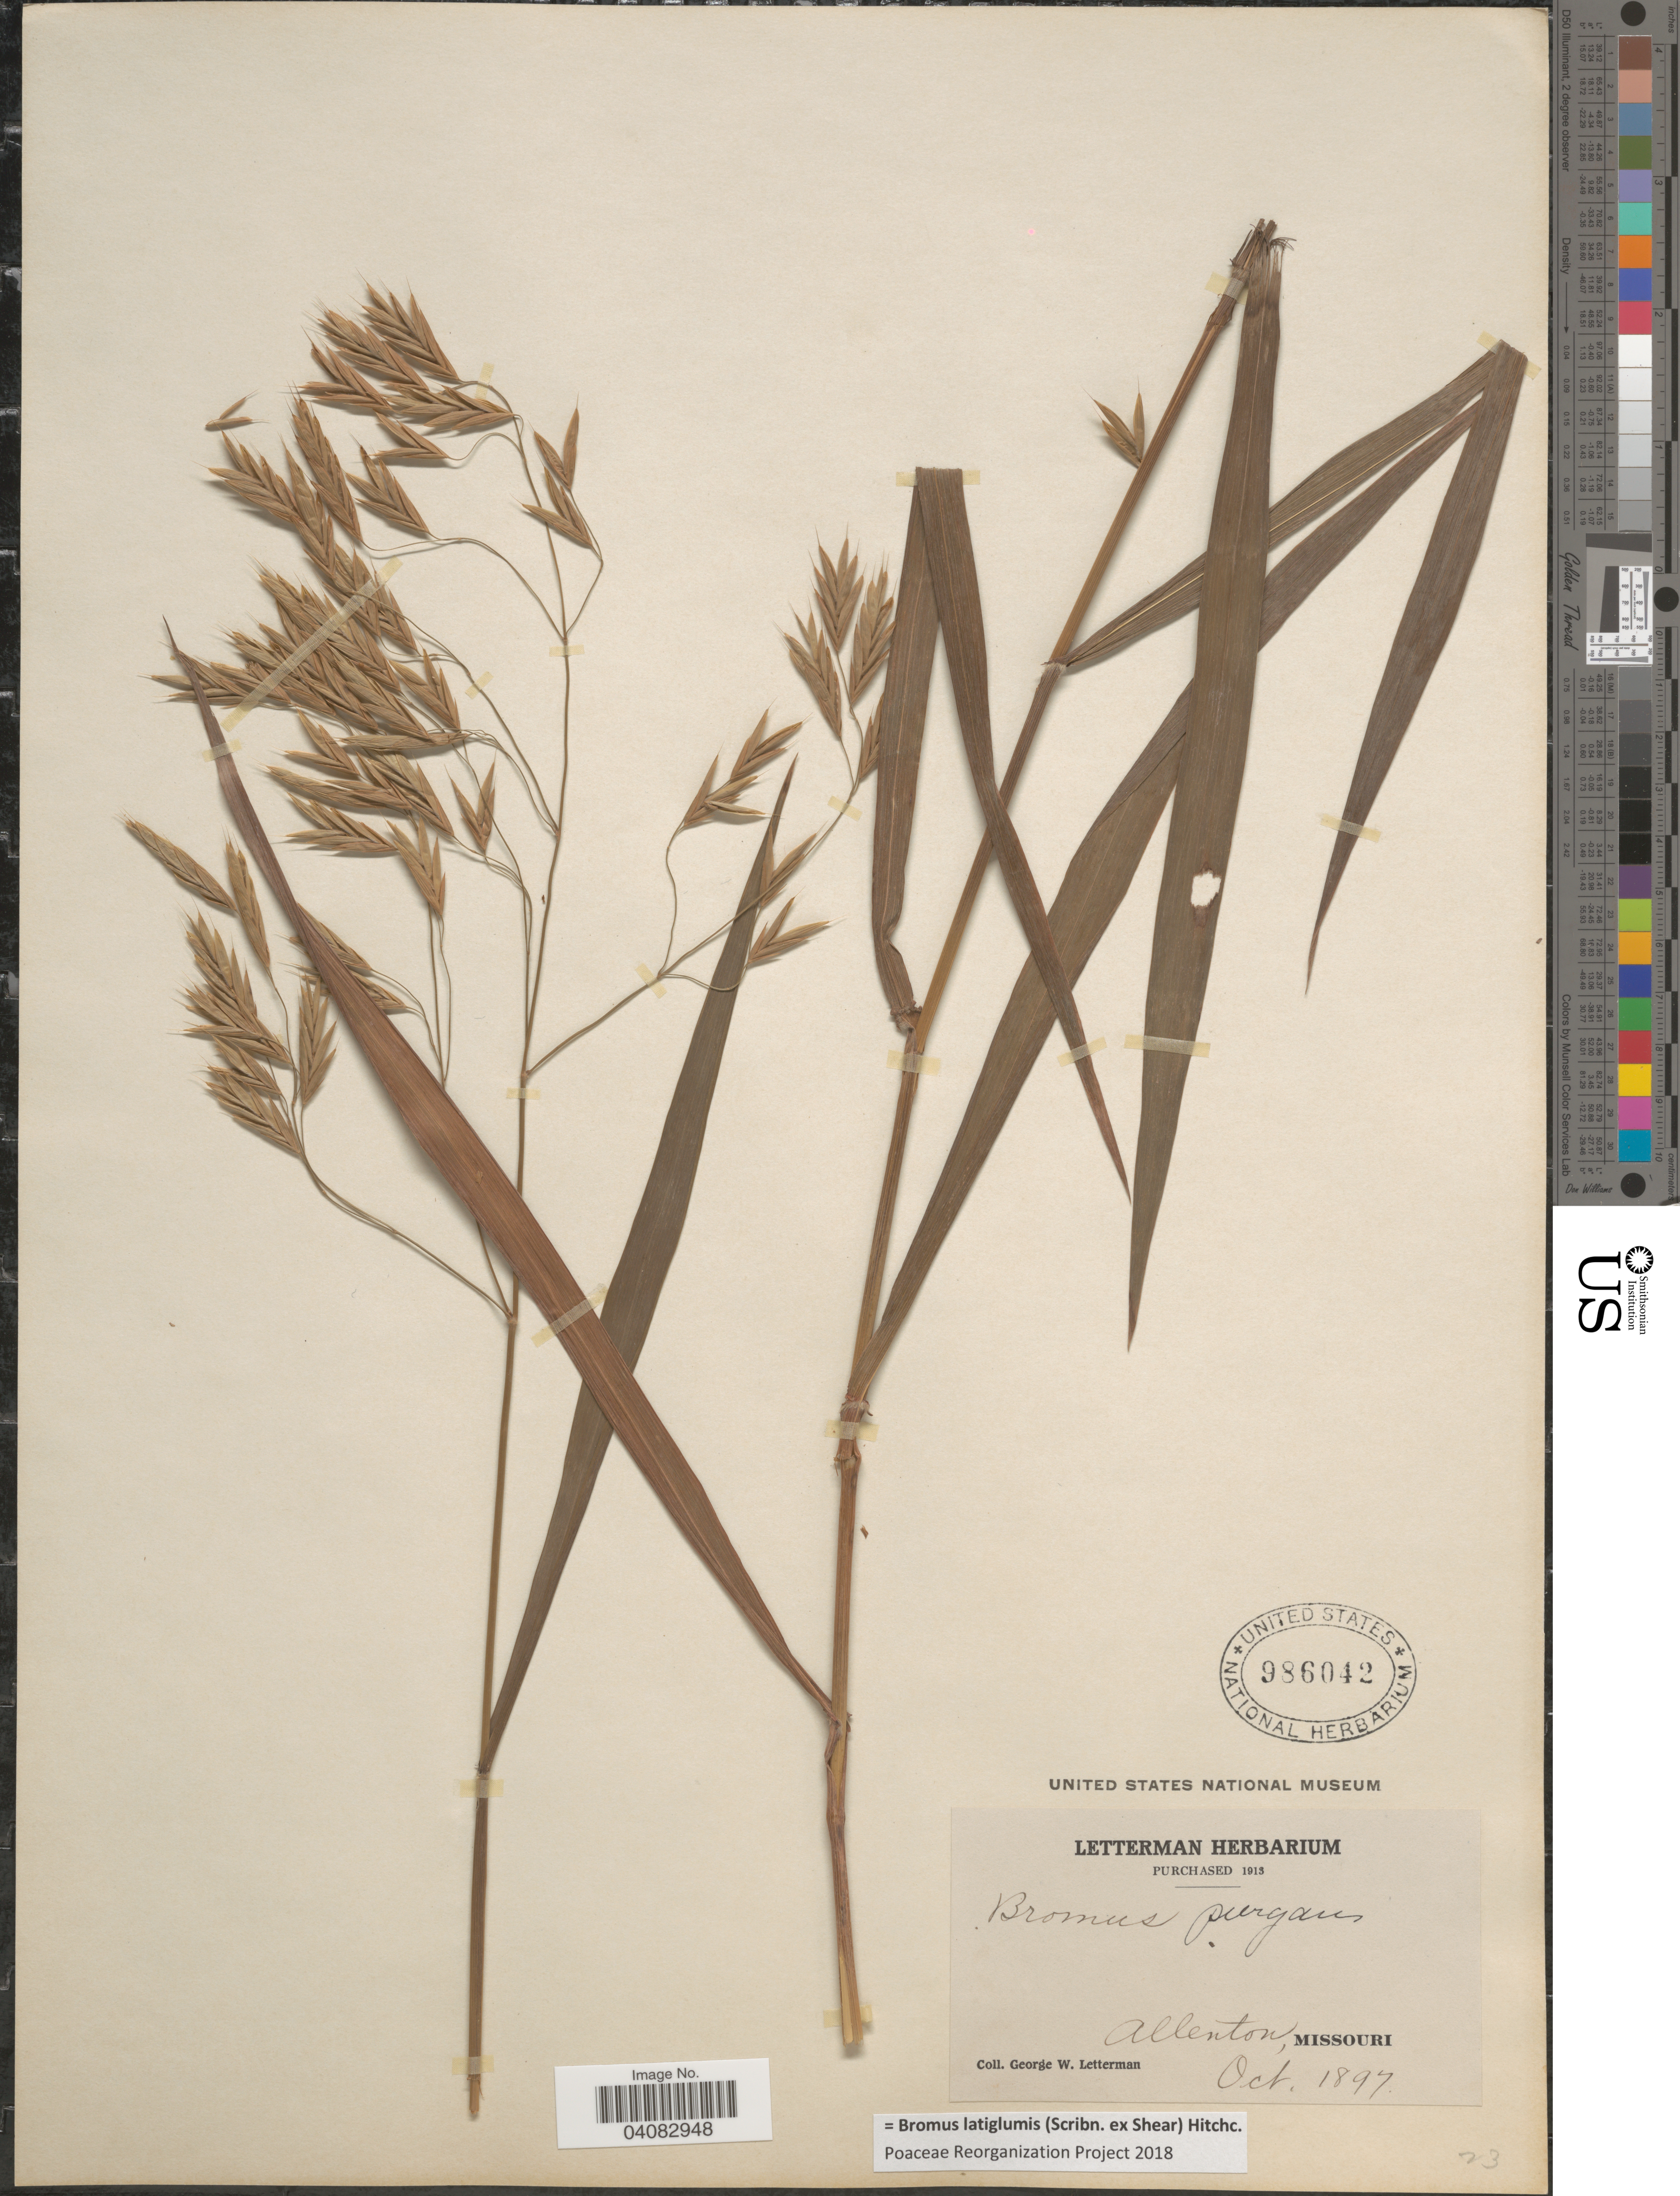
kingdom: Plantae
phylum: Tracheophyta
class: Liliopsida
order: Poales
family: Poaceae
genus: Bromus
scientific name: Bromus latiglumis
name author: (Scribn. ex Shear) Hitchc.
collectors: G. W. Letterman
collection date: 1897-10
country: United States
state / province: Missouri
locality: Allenton.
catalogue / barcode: US 986042